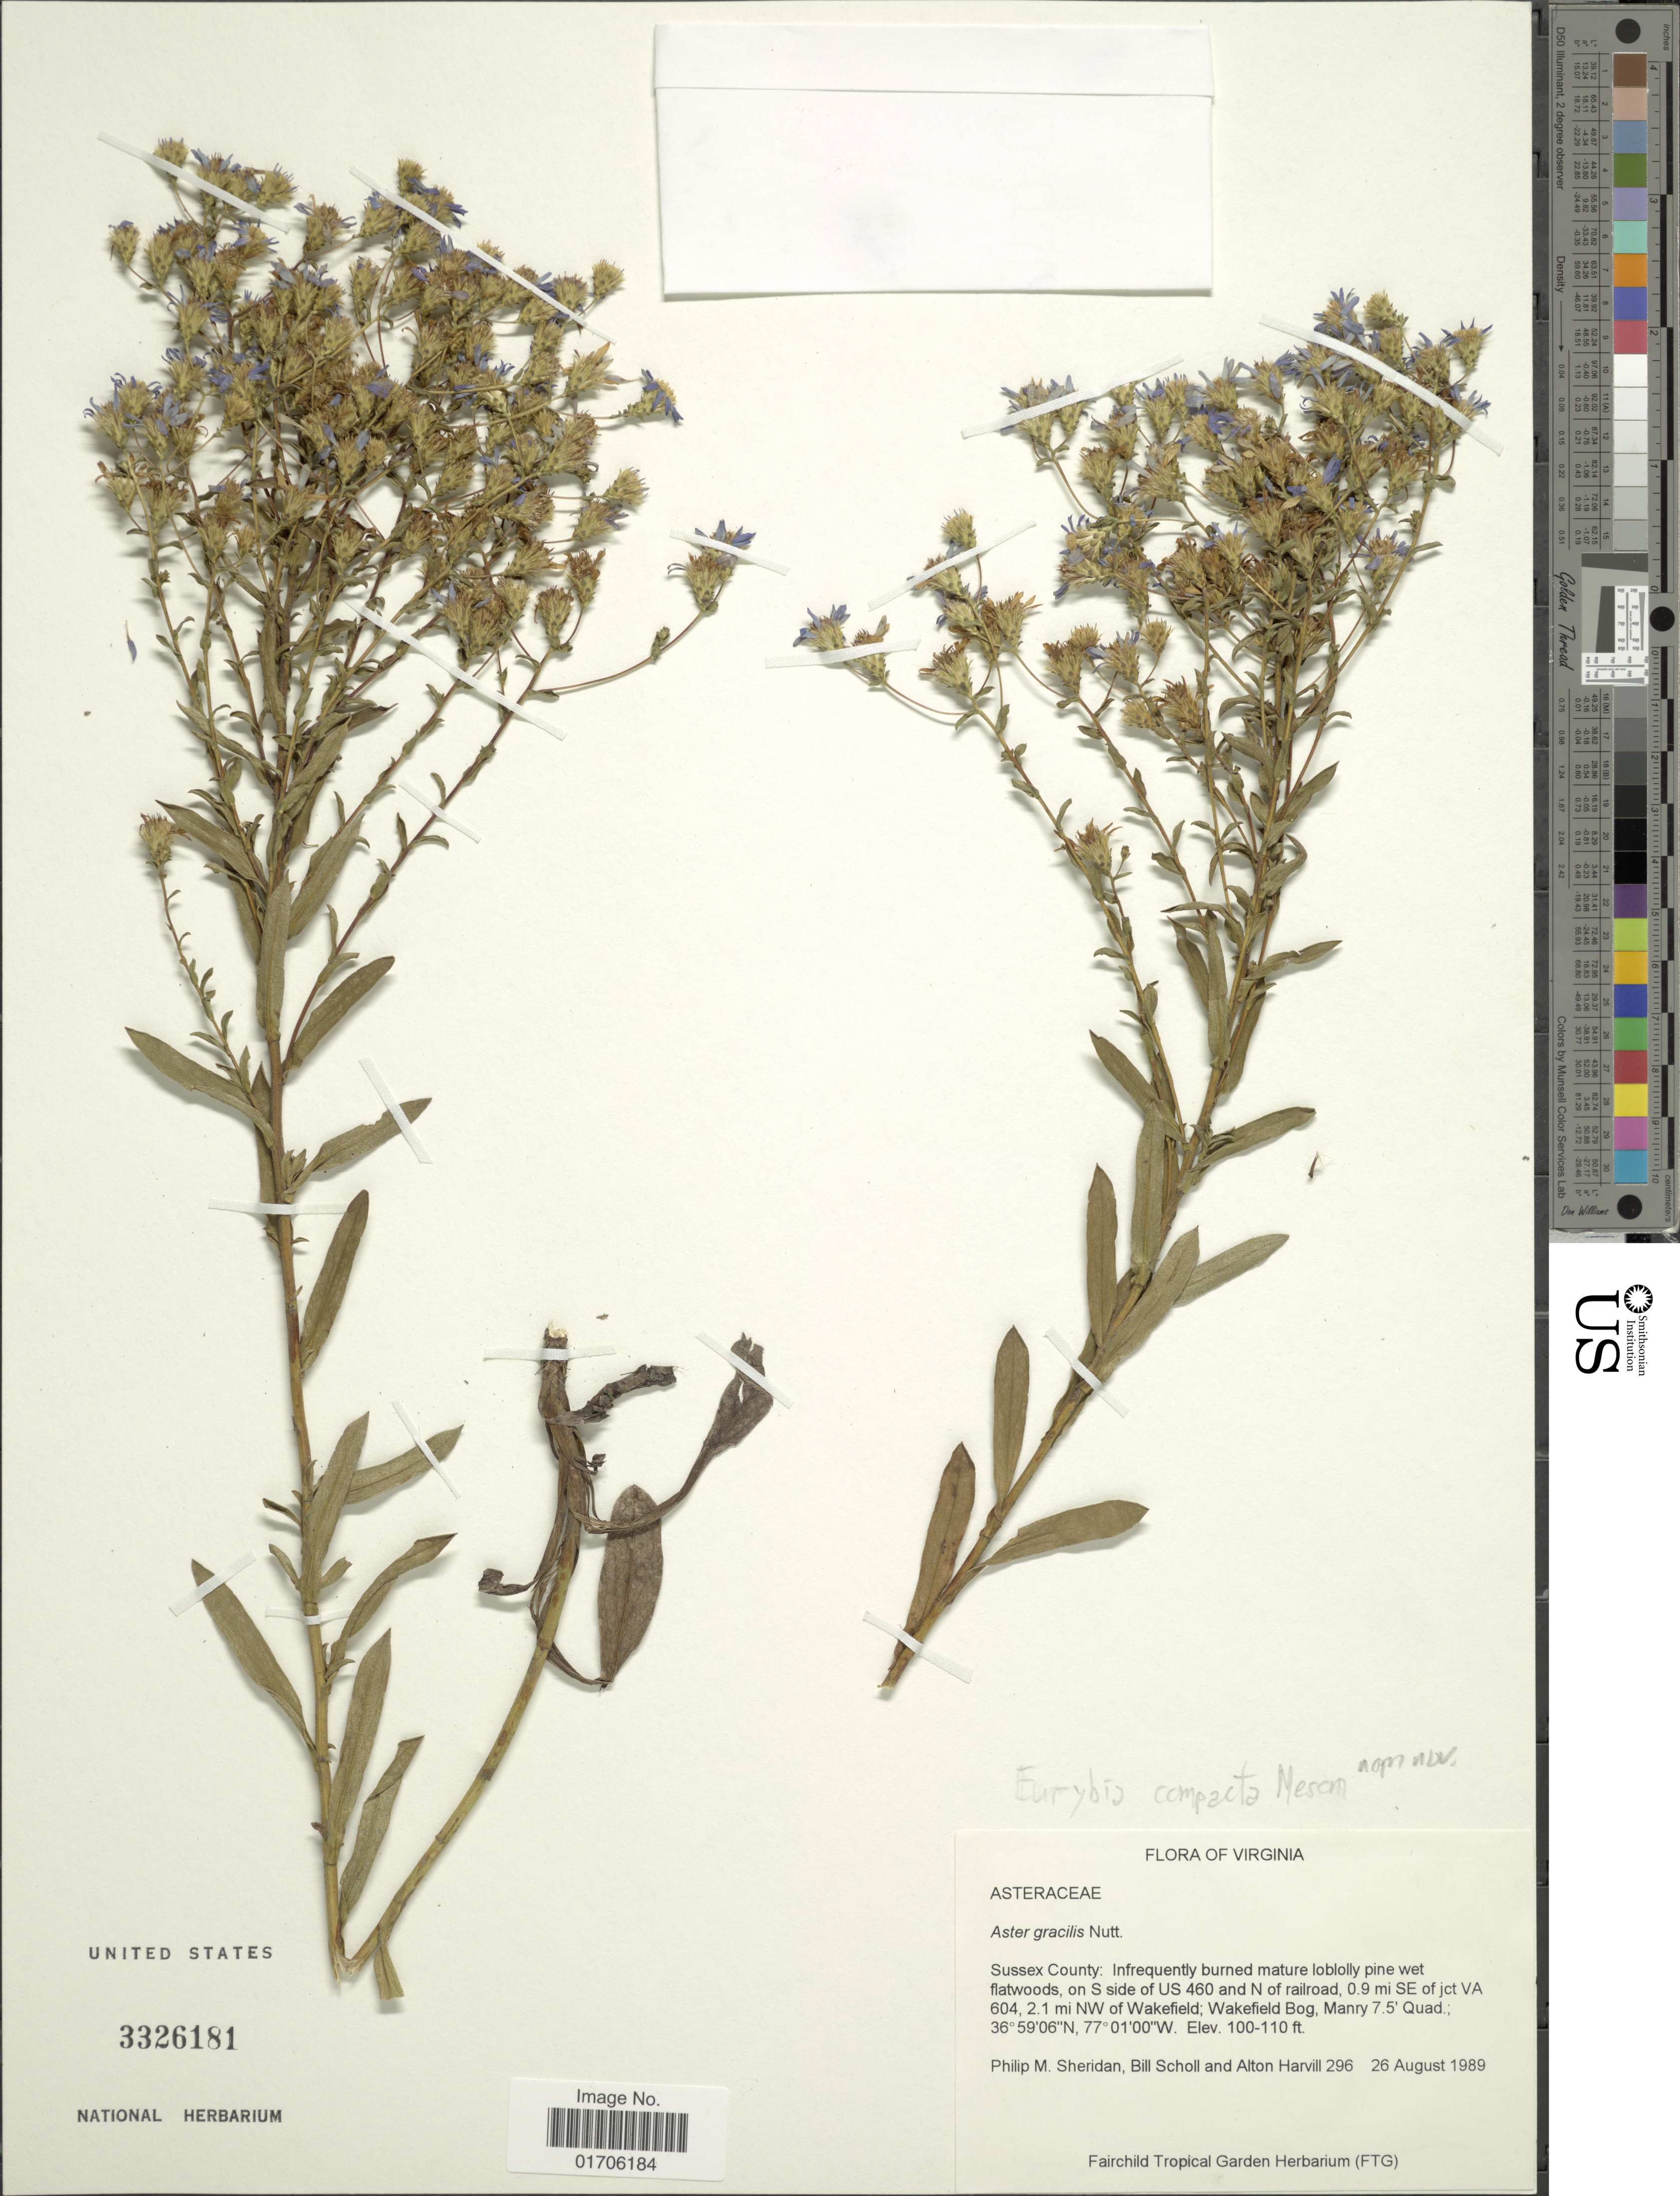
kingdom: Plantae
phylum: Tracheophyta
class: Magnoliopsida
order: Asterales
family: Asteraceae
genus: Eurybia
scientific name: Eurybia compacta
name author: G.L. Nesom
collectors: P. Sheridan, B. Scholl & A. Harvill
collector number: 296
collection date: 1989-08-26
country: United States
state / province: Virginia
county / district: Sussex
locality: Virginia. Sussex County: Infrequently burned mature loblolly pine wet flatwoods, on S side of US 460 and N of railroad, 0.9 mi SE of jct VA 604, 2.1 mi NW of Wakefield; Wakefield Bog, Manry 7.5' Quad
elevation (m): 30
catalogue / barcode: US 3326181